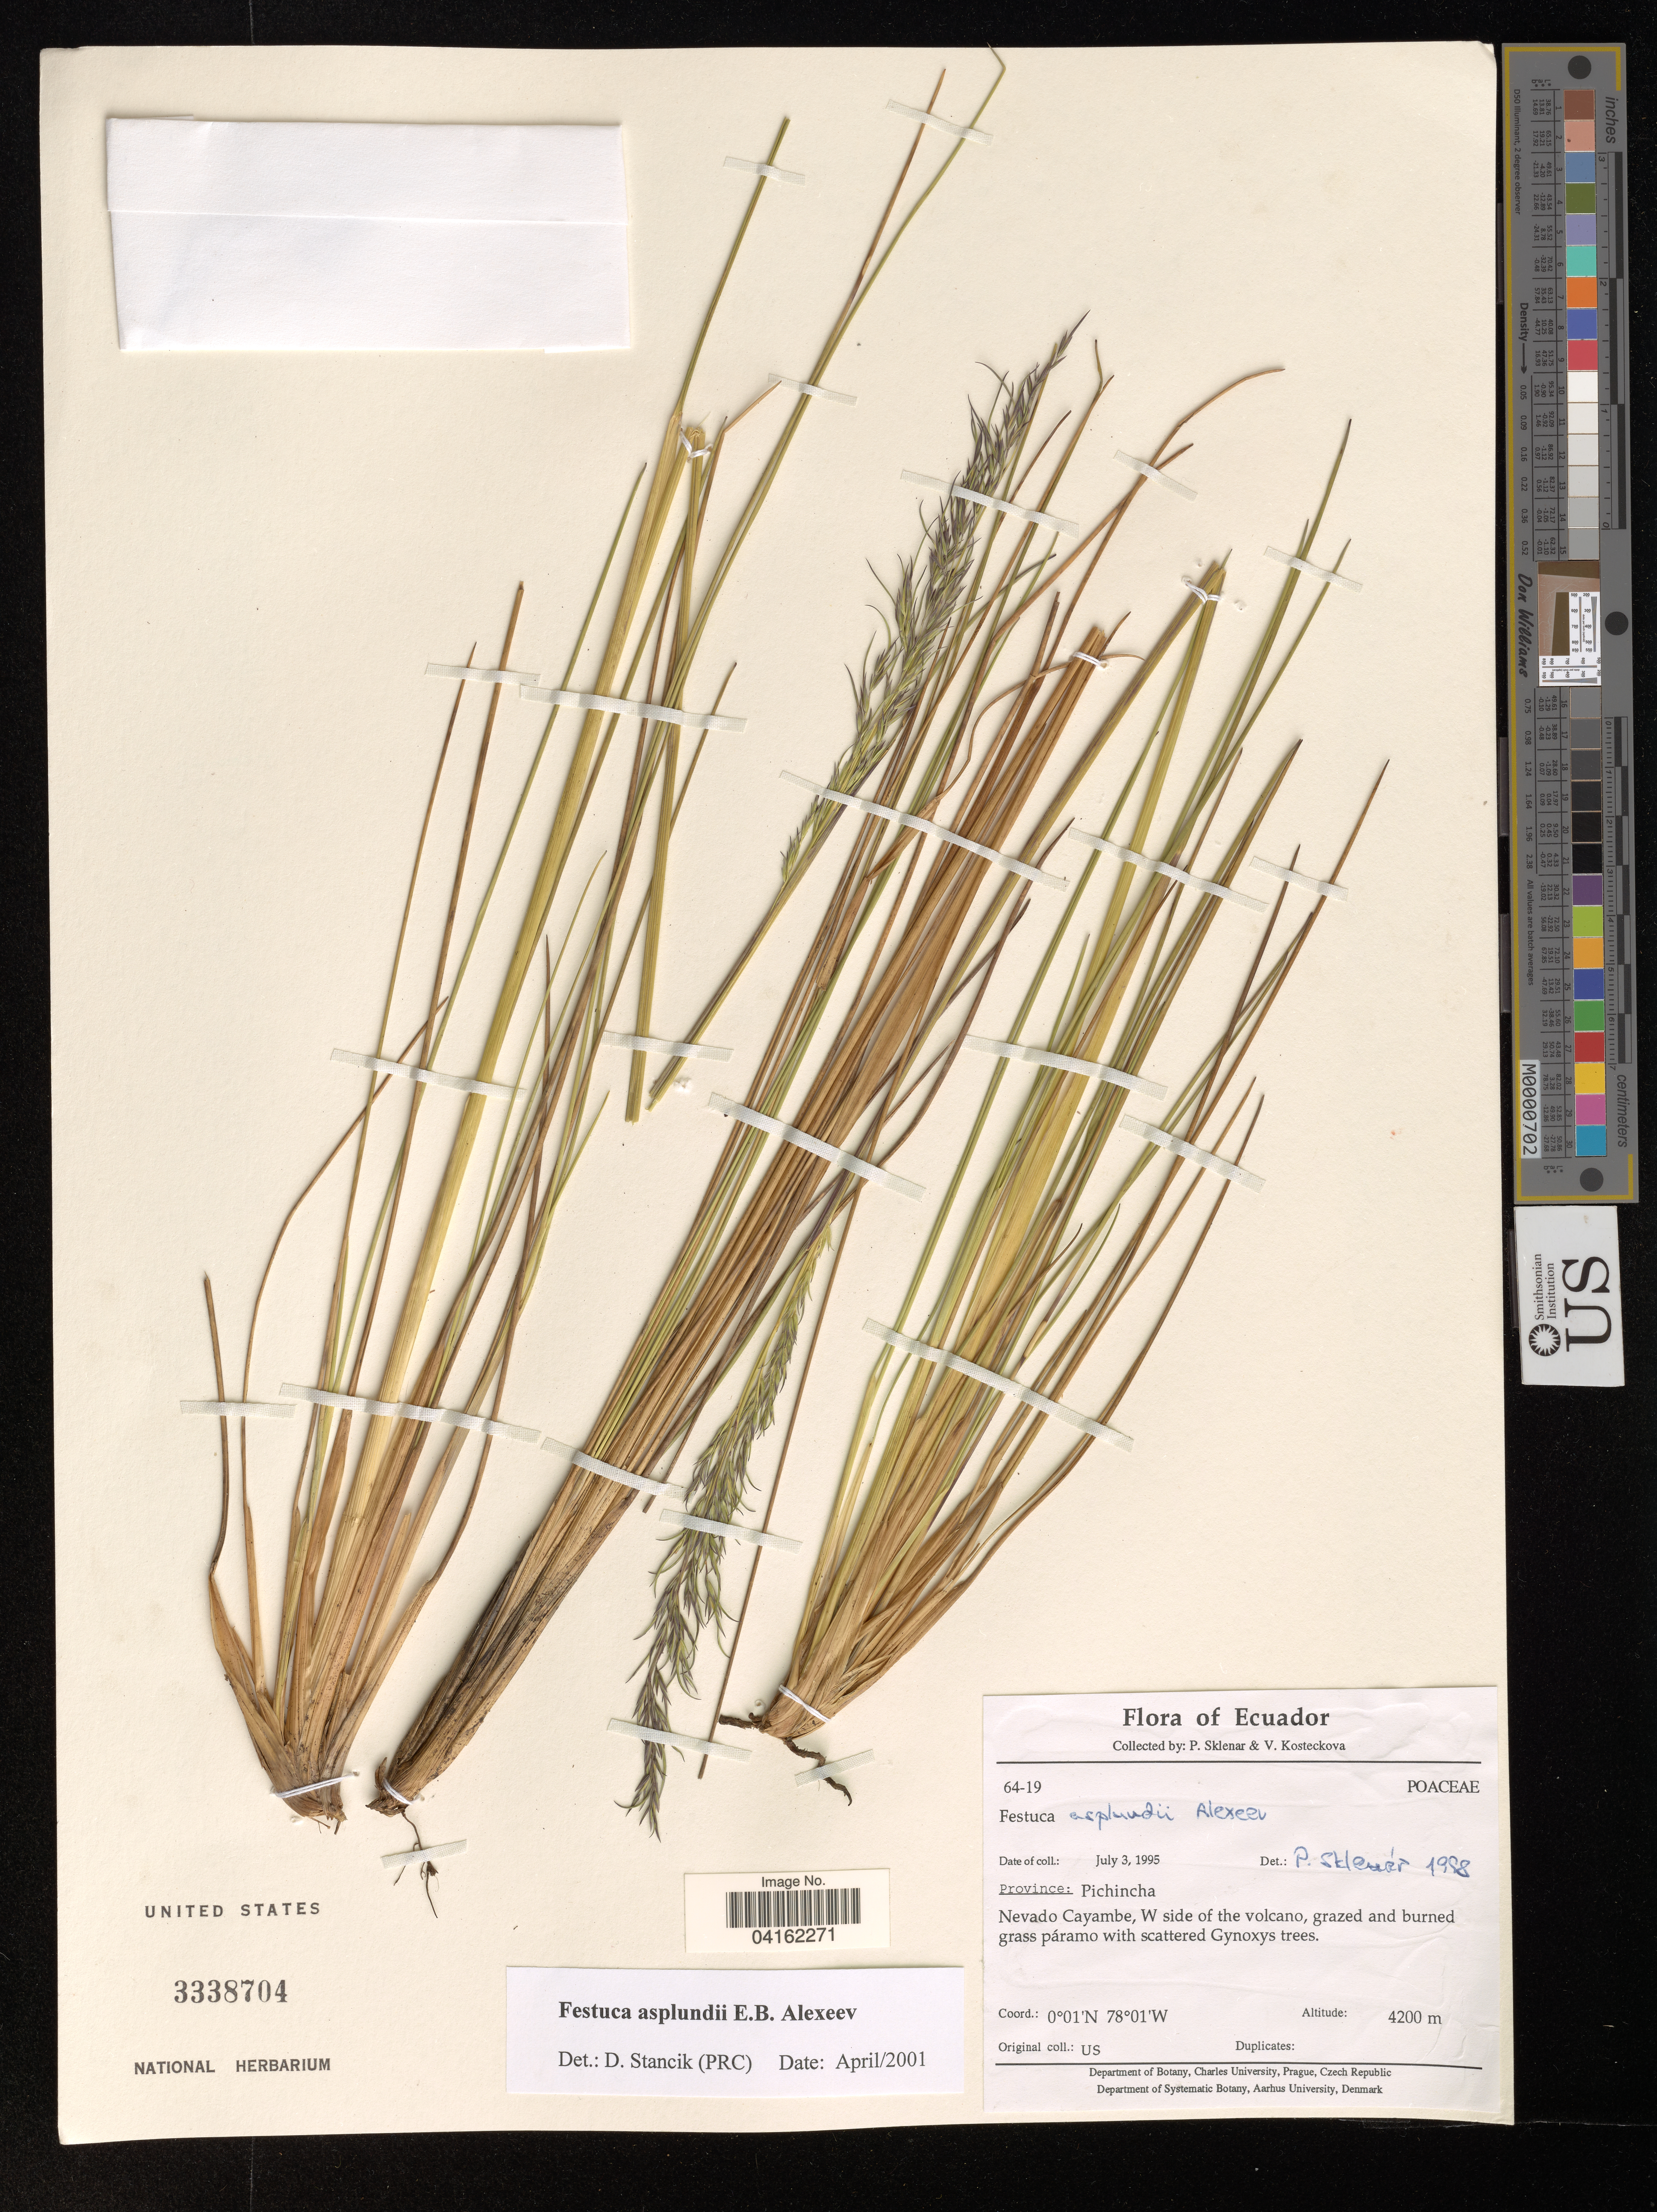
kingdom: Plantae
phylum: Tracheophyta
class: Liliopsida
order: Poales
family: Poaceae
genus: Festuca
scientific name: Festuca asplundii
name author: E.B. Alexeev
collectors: P. Sklenár & V. Kosteckova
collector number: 64-19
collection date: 1995-07-03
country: Ecuador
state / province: Pichincha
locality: Nevado Cayambe, W side of the volcano.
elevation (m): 4200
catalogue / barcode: US 3338704